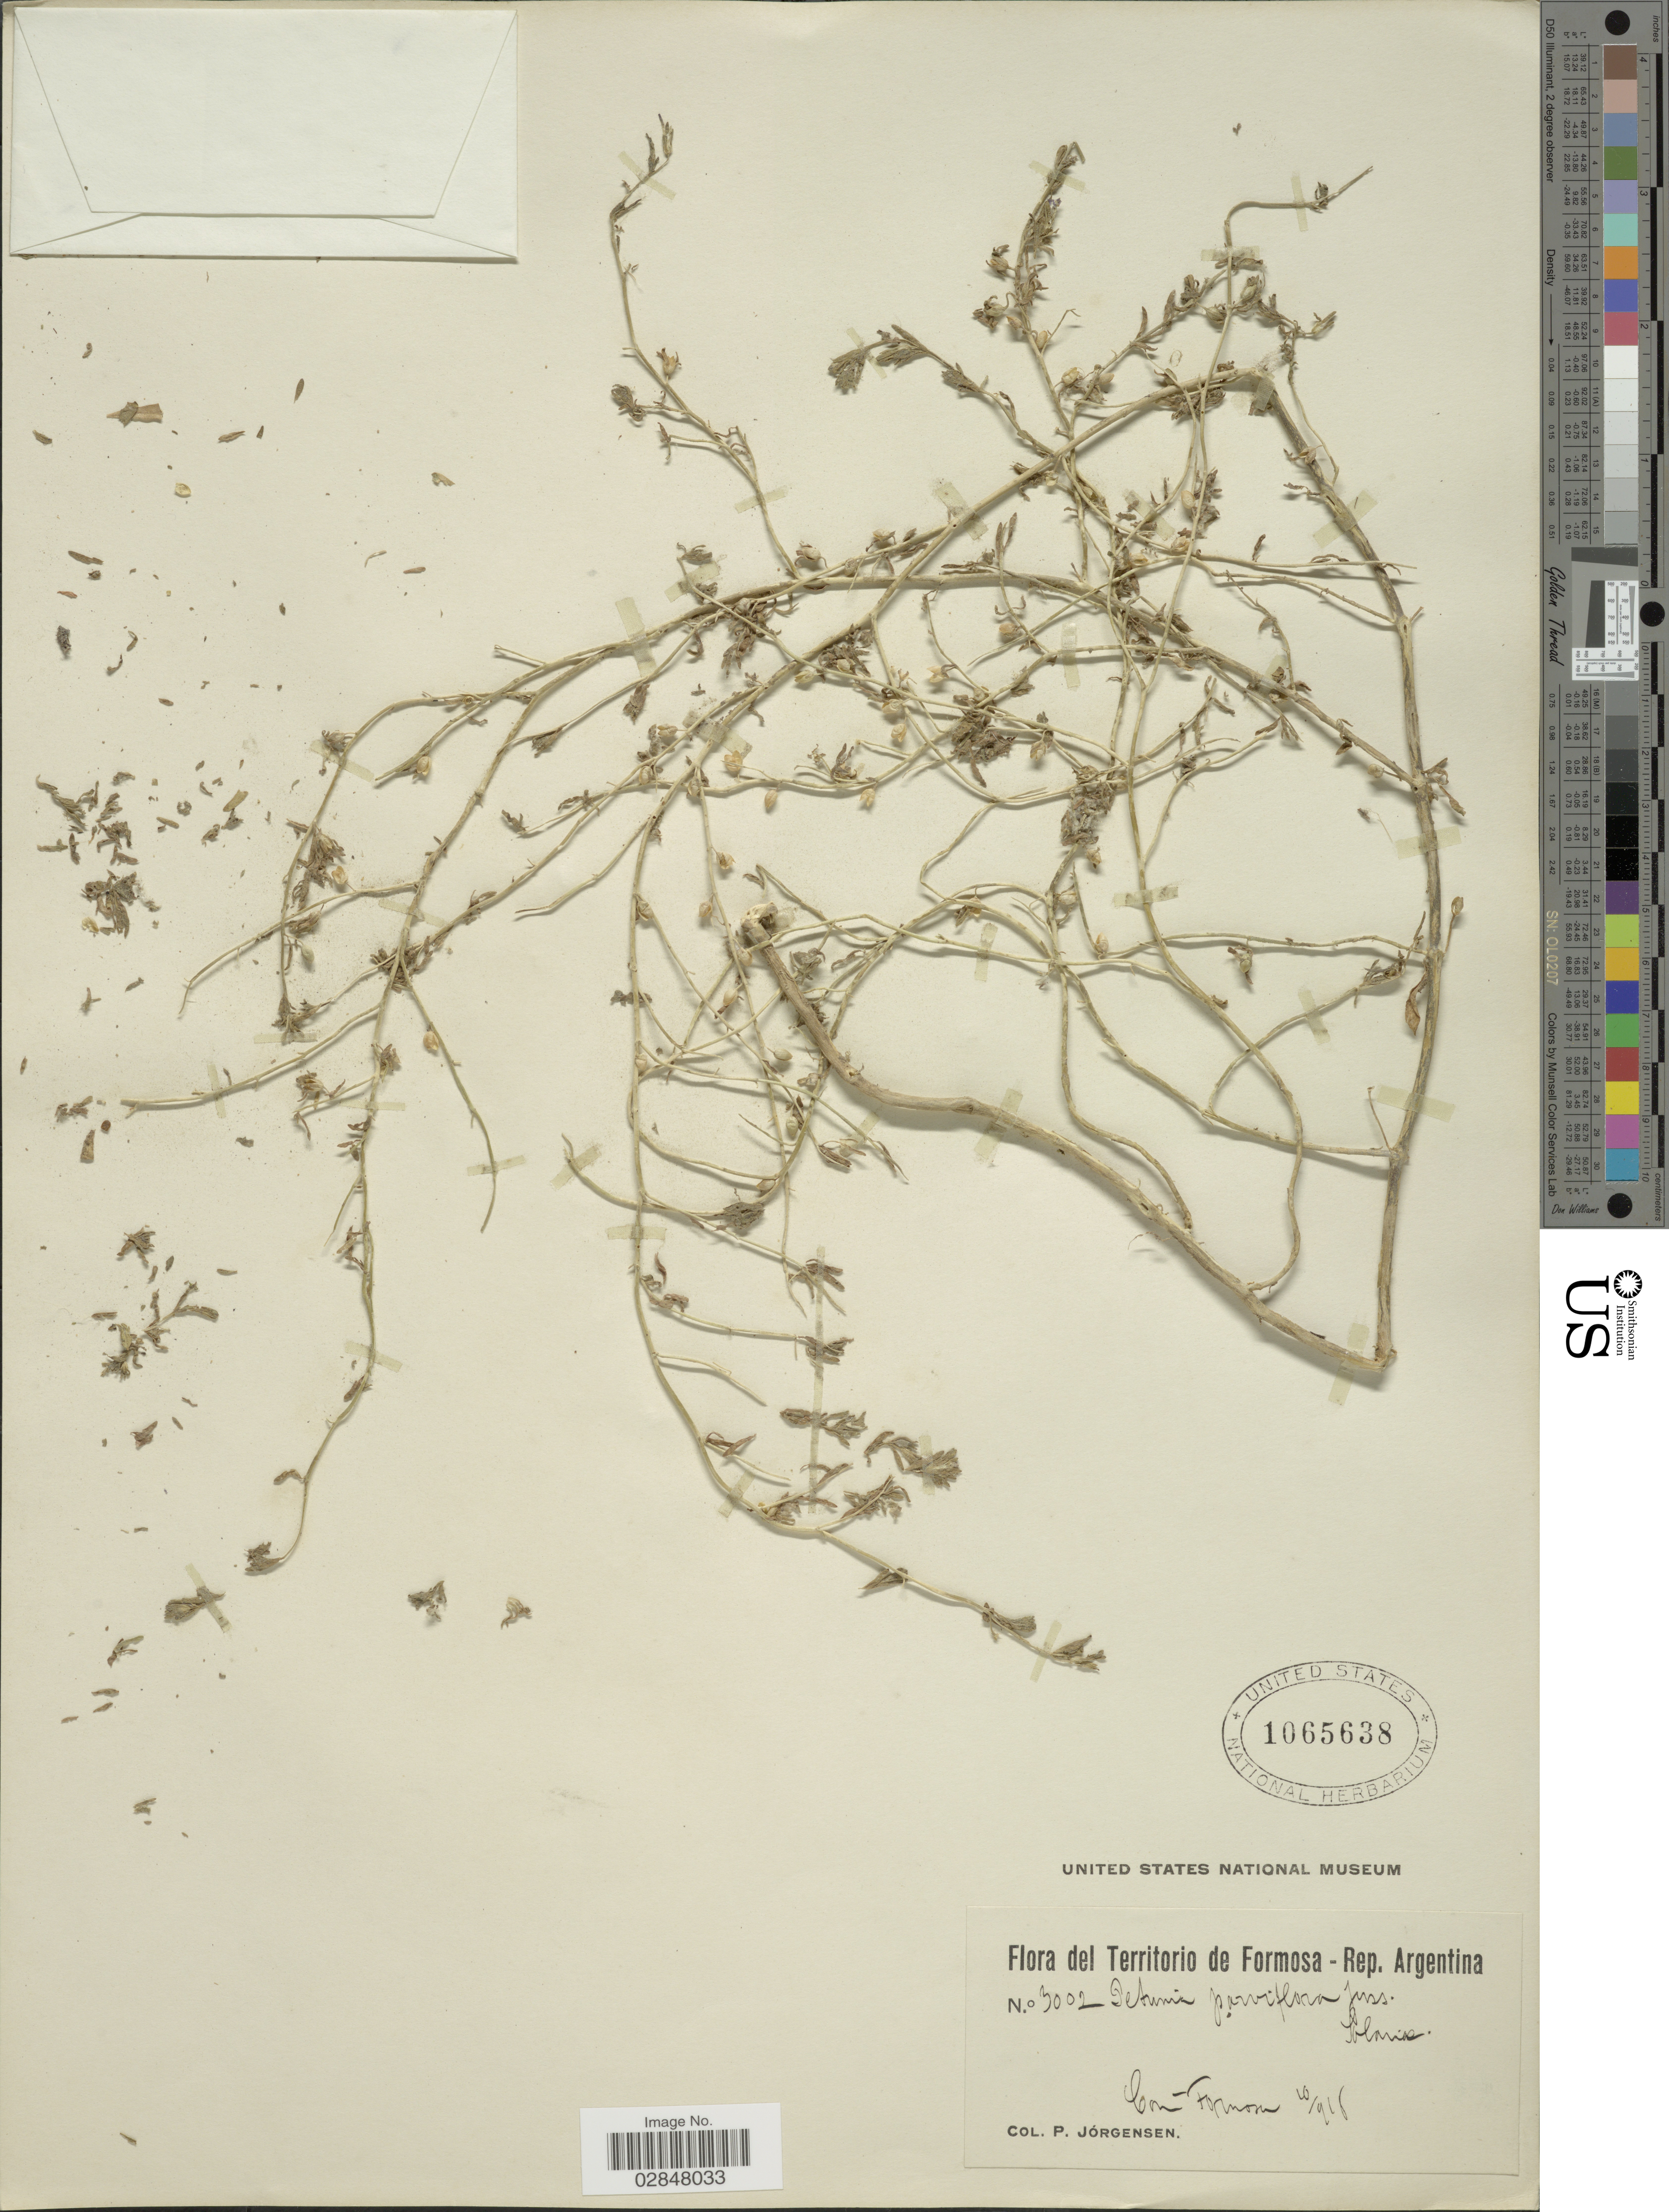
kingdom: Plantae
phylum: Tracheophyta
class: Magnoliopsida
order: Solanales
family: Solanaceae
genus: Petunia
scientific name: Petunia parviflora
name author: Juss.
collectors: P. Jörgensen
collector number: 3002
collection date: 1918-10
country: Argentina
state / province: Formosa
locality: Con Formosa.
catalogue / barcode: US 1065638